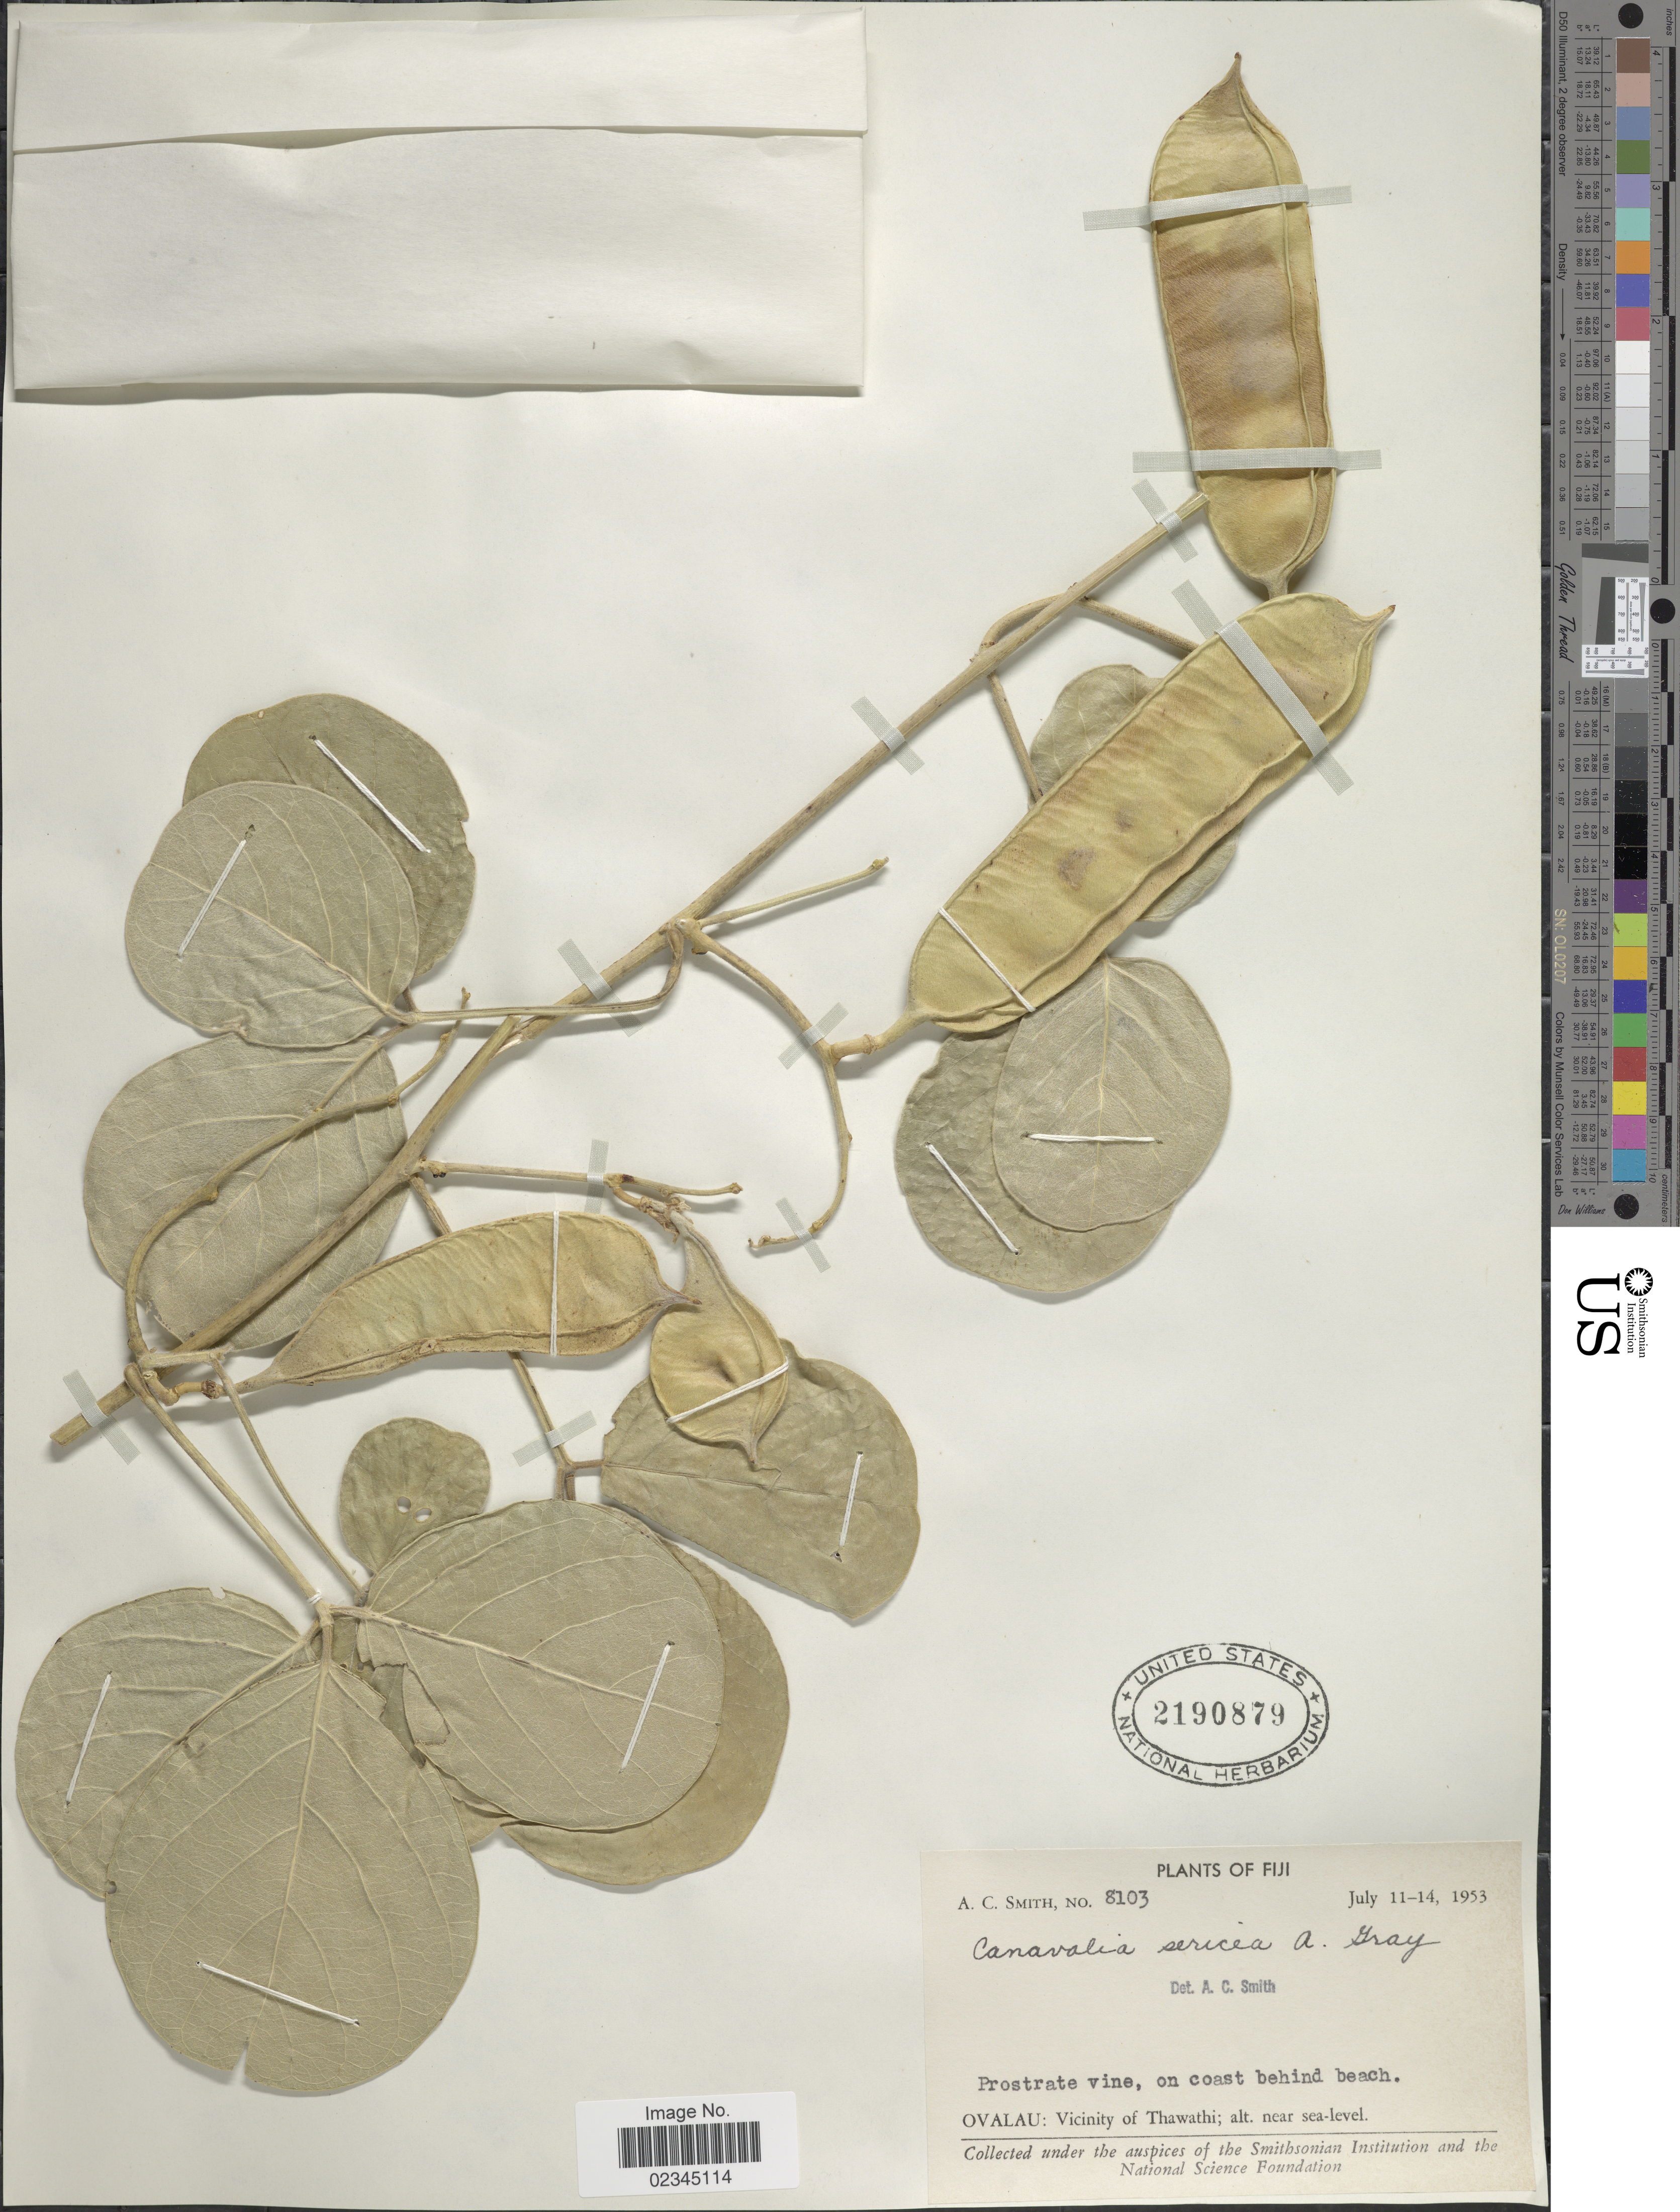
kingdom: Plantae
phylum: Tracheophyta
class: Magnoliopsida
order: Fabales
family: Fabaceae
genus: Canavalia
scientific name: Canavalia sericea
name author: A. Gray in Wilkes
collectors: A. C. Smith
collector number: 8103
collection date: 1953-07-11/1953-07-14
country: Fiji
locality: Ovalau: Vicinity of Thawathi.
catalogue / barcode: US 2190879